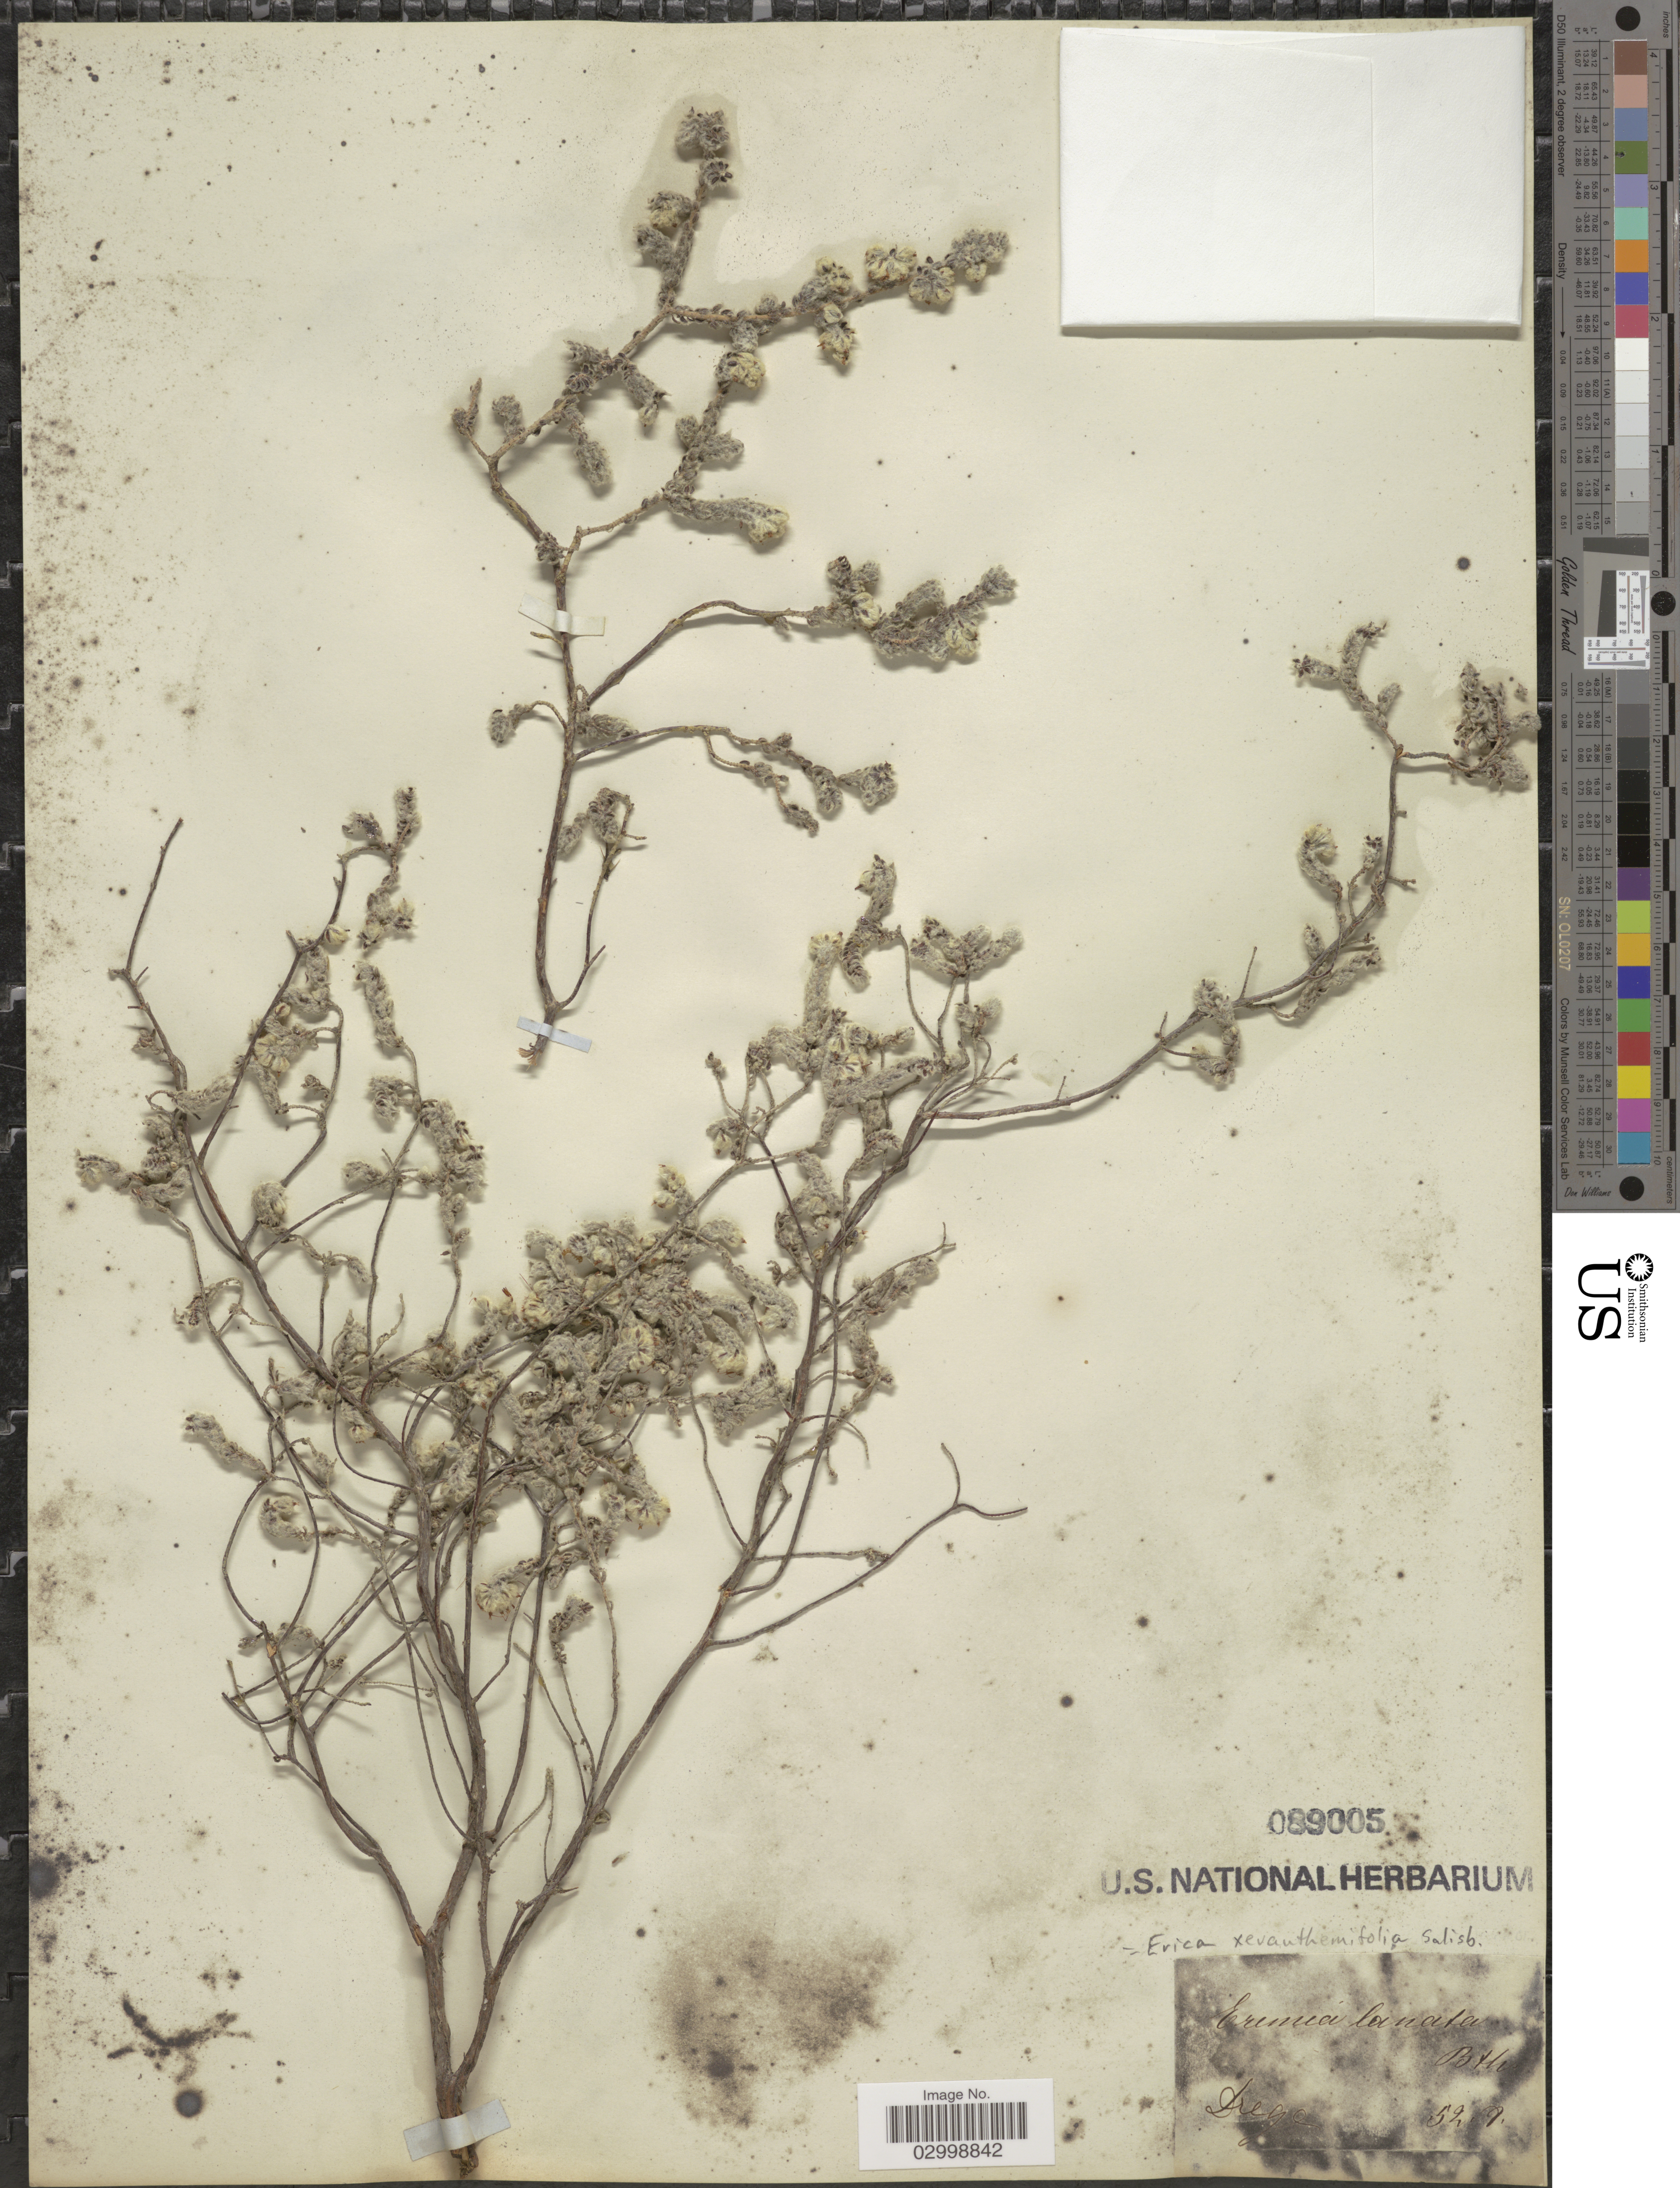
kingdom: Plantae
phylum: Tracheophyta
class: Magnoliopsida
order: Ericales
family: Ericaceae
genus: Erica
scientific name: Erica xeranthemifolia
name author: Salisb.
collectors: Drege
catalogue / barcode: US 89005